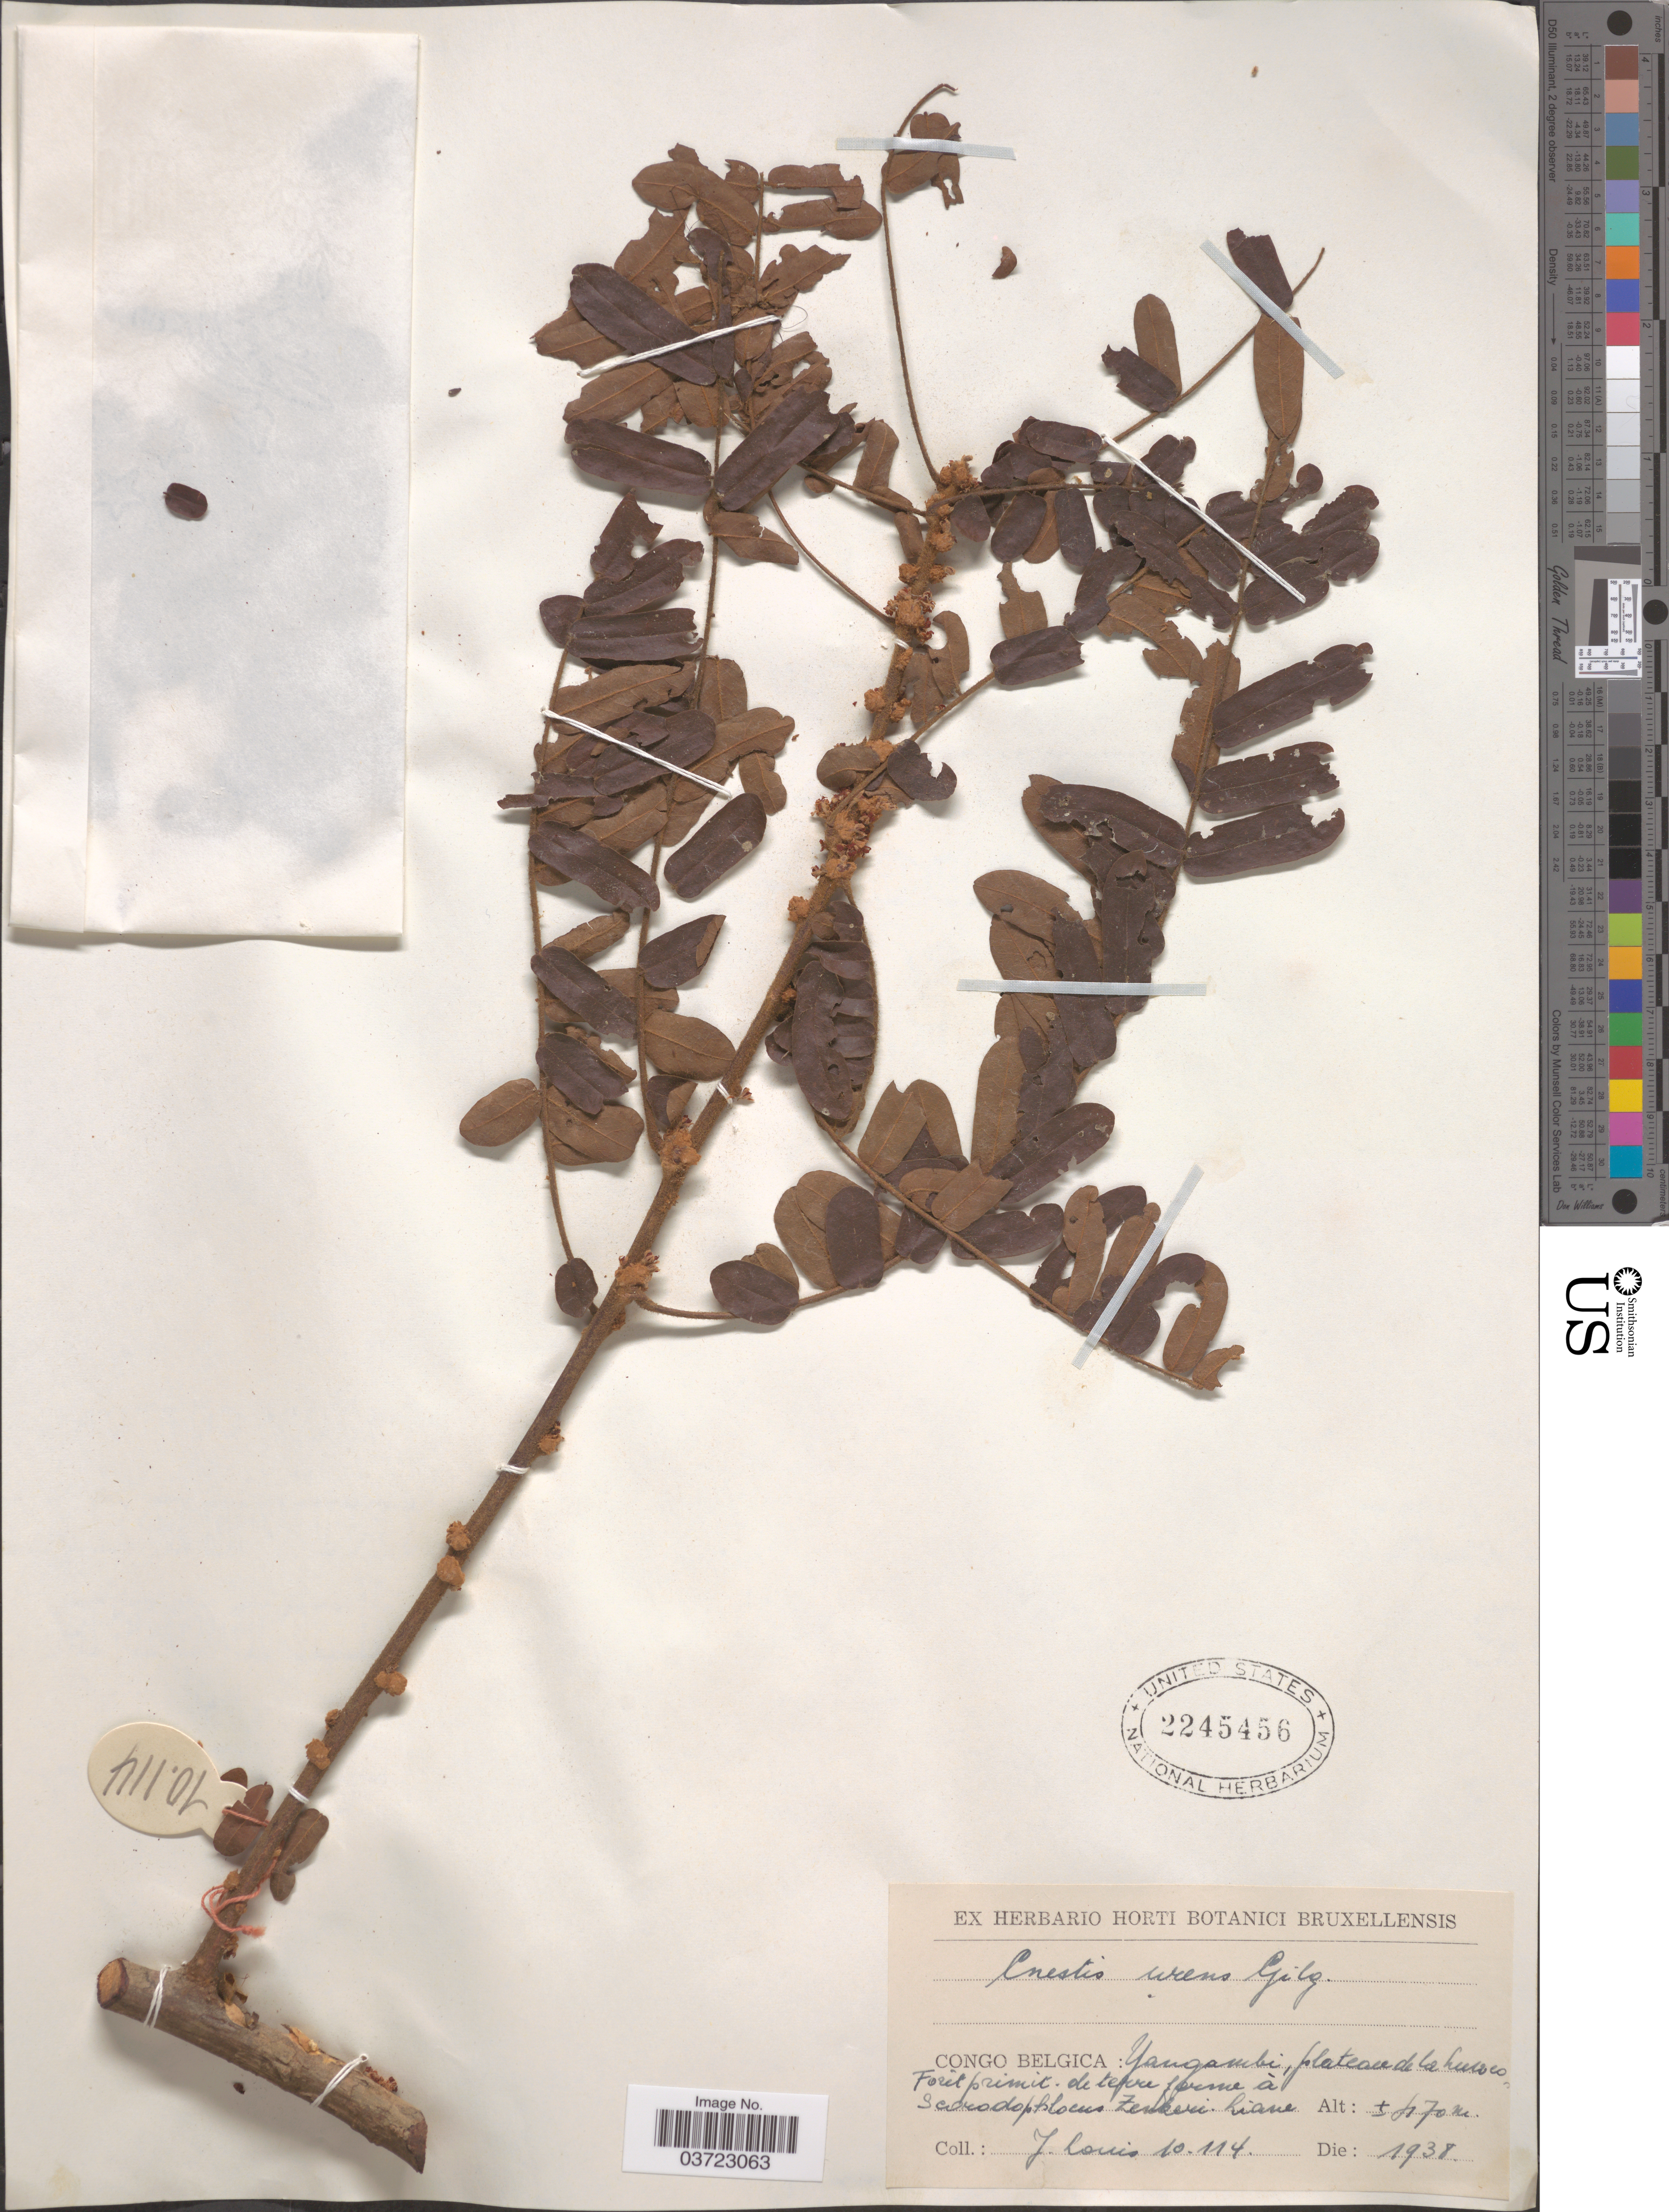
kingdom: Plantae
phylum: Tracheophyta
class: Magnoliopsida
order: Oxalidales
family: Connaraceae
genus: Cnestis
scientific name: Cnestis urens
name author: Gilg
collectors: J. Louis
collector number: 10114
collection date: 1938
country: Congo, Democratic Republic of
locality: Congo Belgica: Yangambi, plateau de la Lusco.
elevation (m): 470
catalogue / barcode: US 2245456